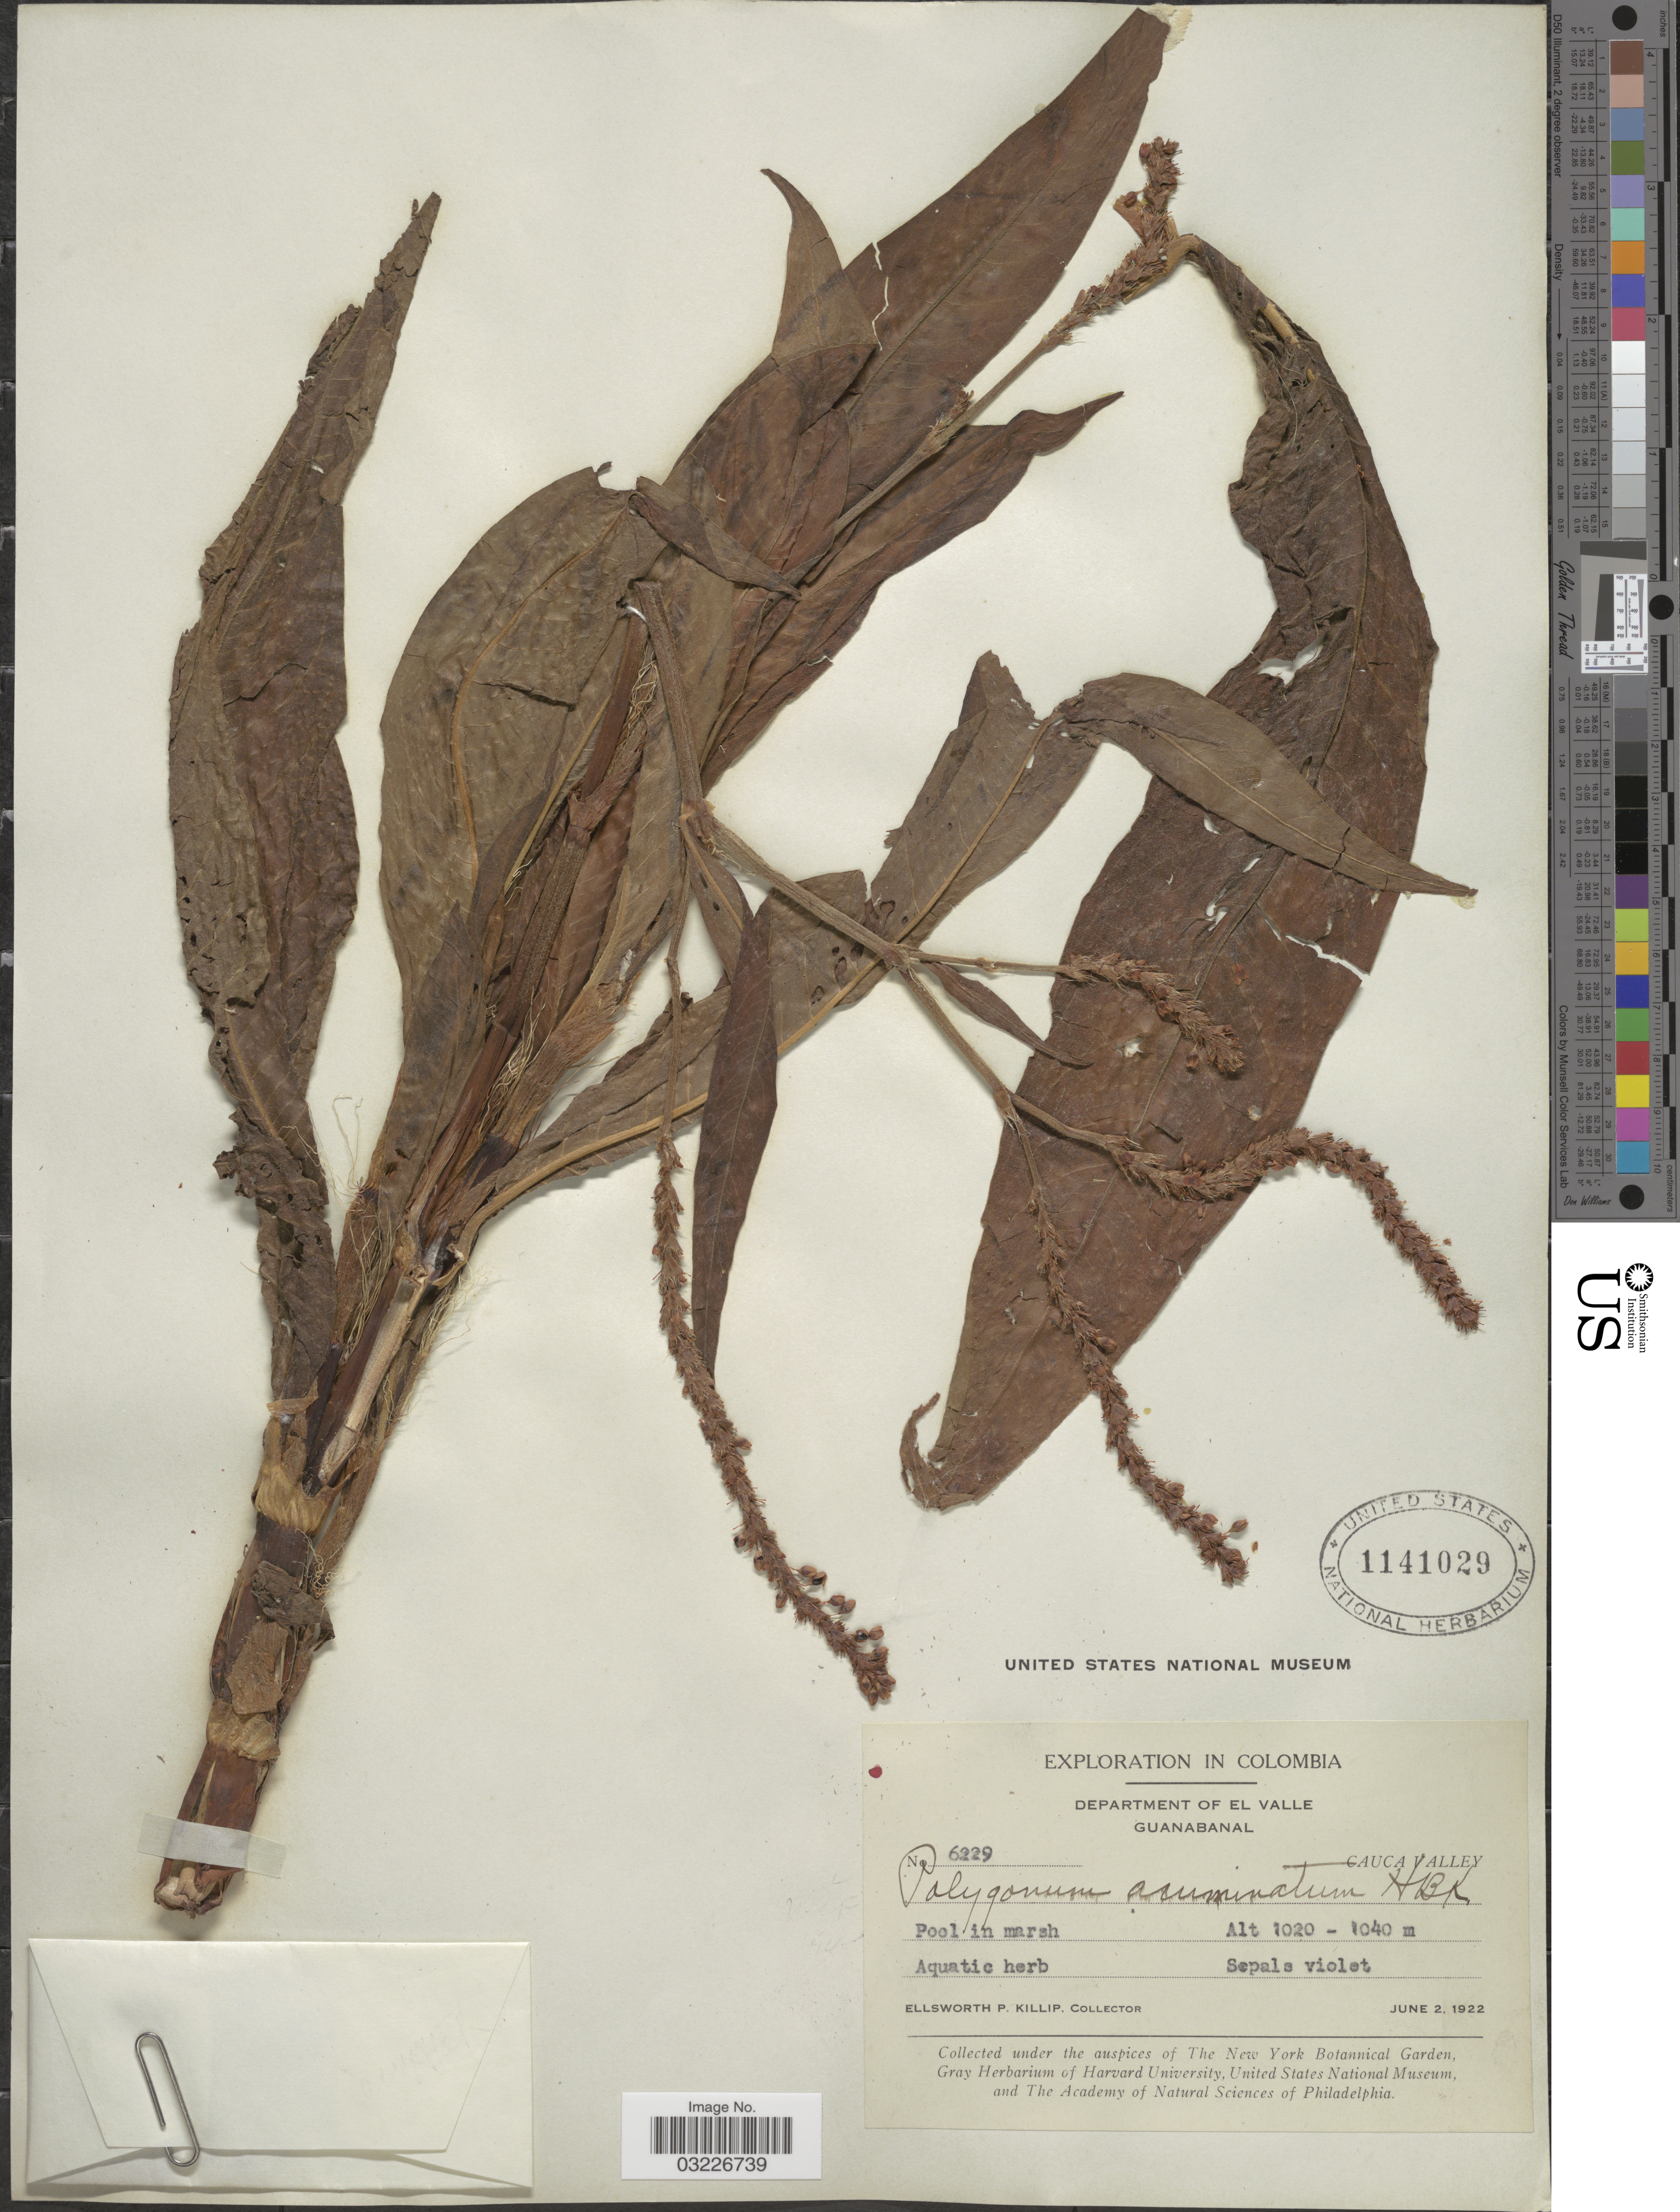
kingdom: Plantae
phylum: Tracheophyta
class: Magnoliopsida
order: Caryophyllales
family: Polygonaceae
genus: Polygonum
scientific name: Polygonum acuminatum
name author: Kunth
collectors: E. P. Killip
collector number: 6229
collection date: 1922-06-02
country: Colombia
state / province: Valle del Cauca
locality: Department of El Valle. Guanabanal, Cauca Valley.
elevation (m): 1020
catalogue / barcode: US 1141029